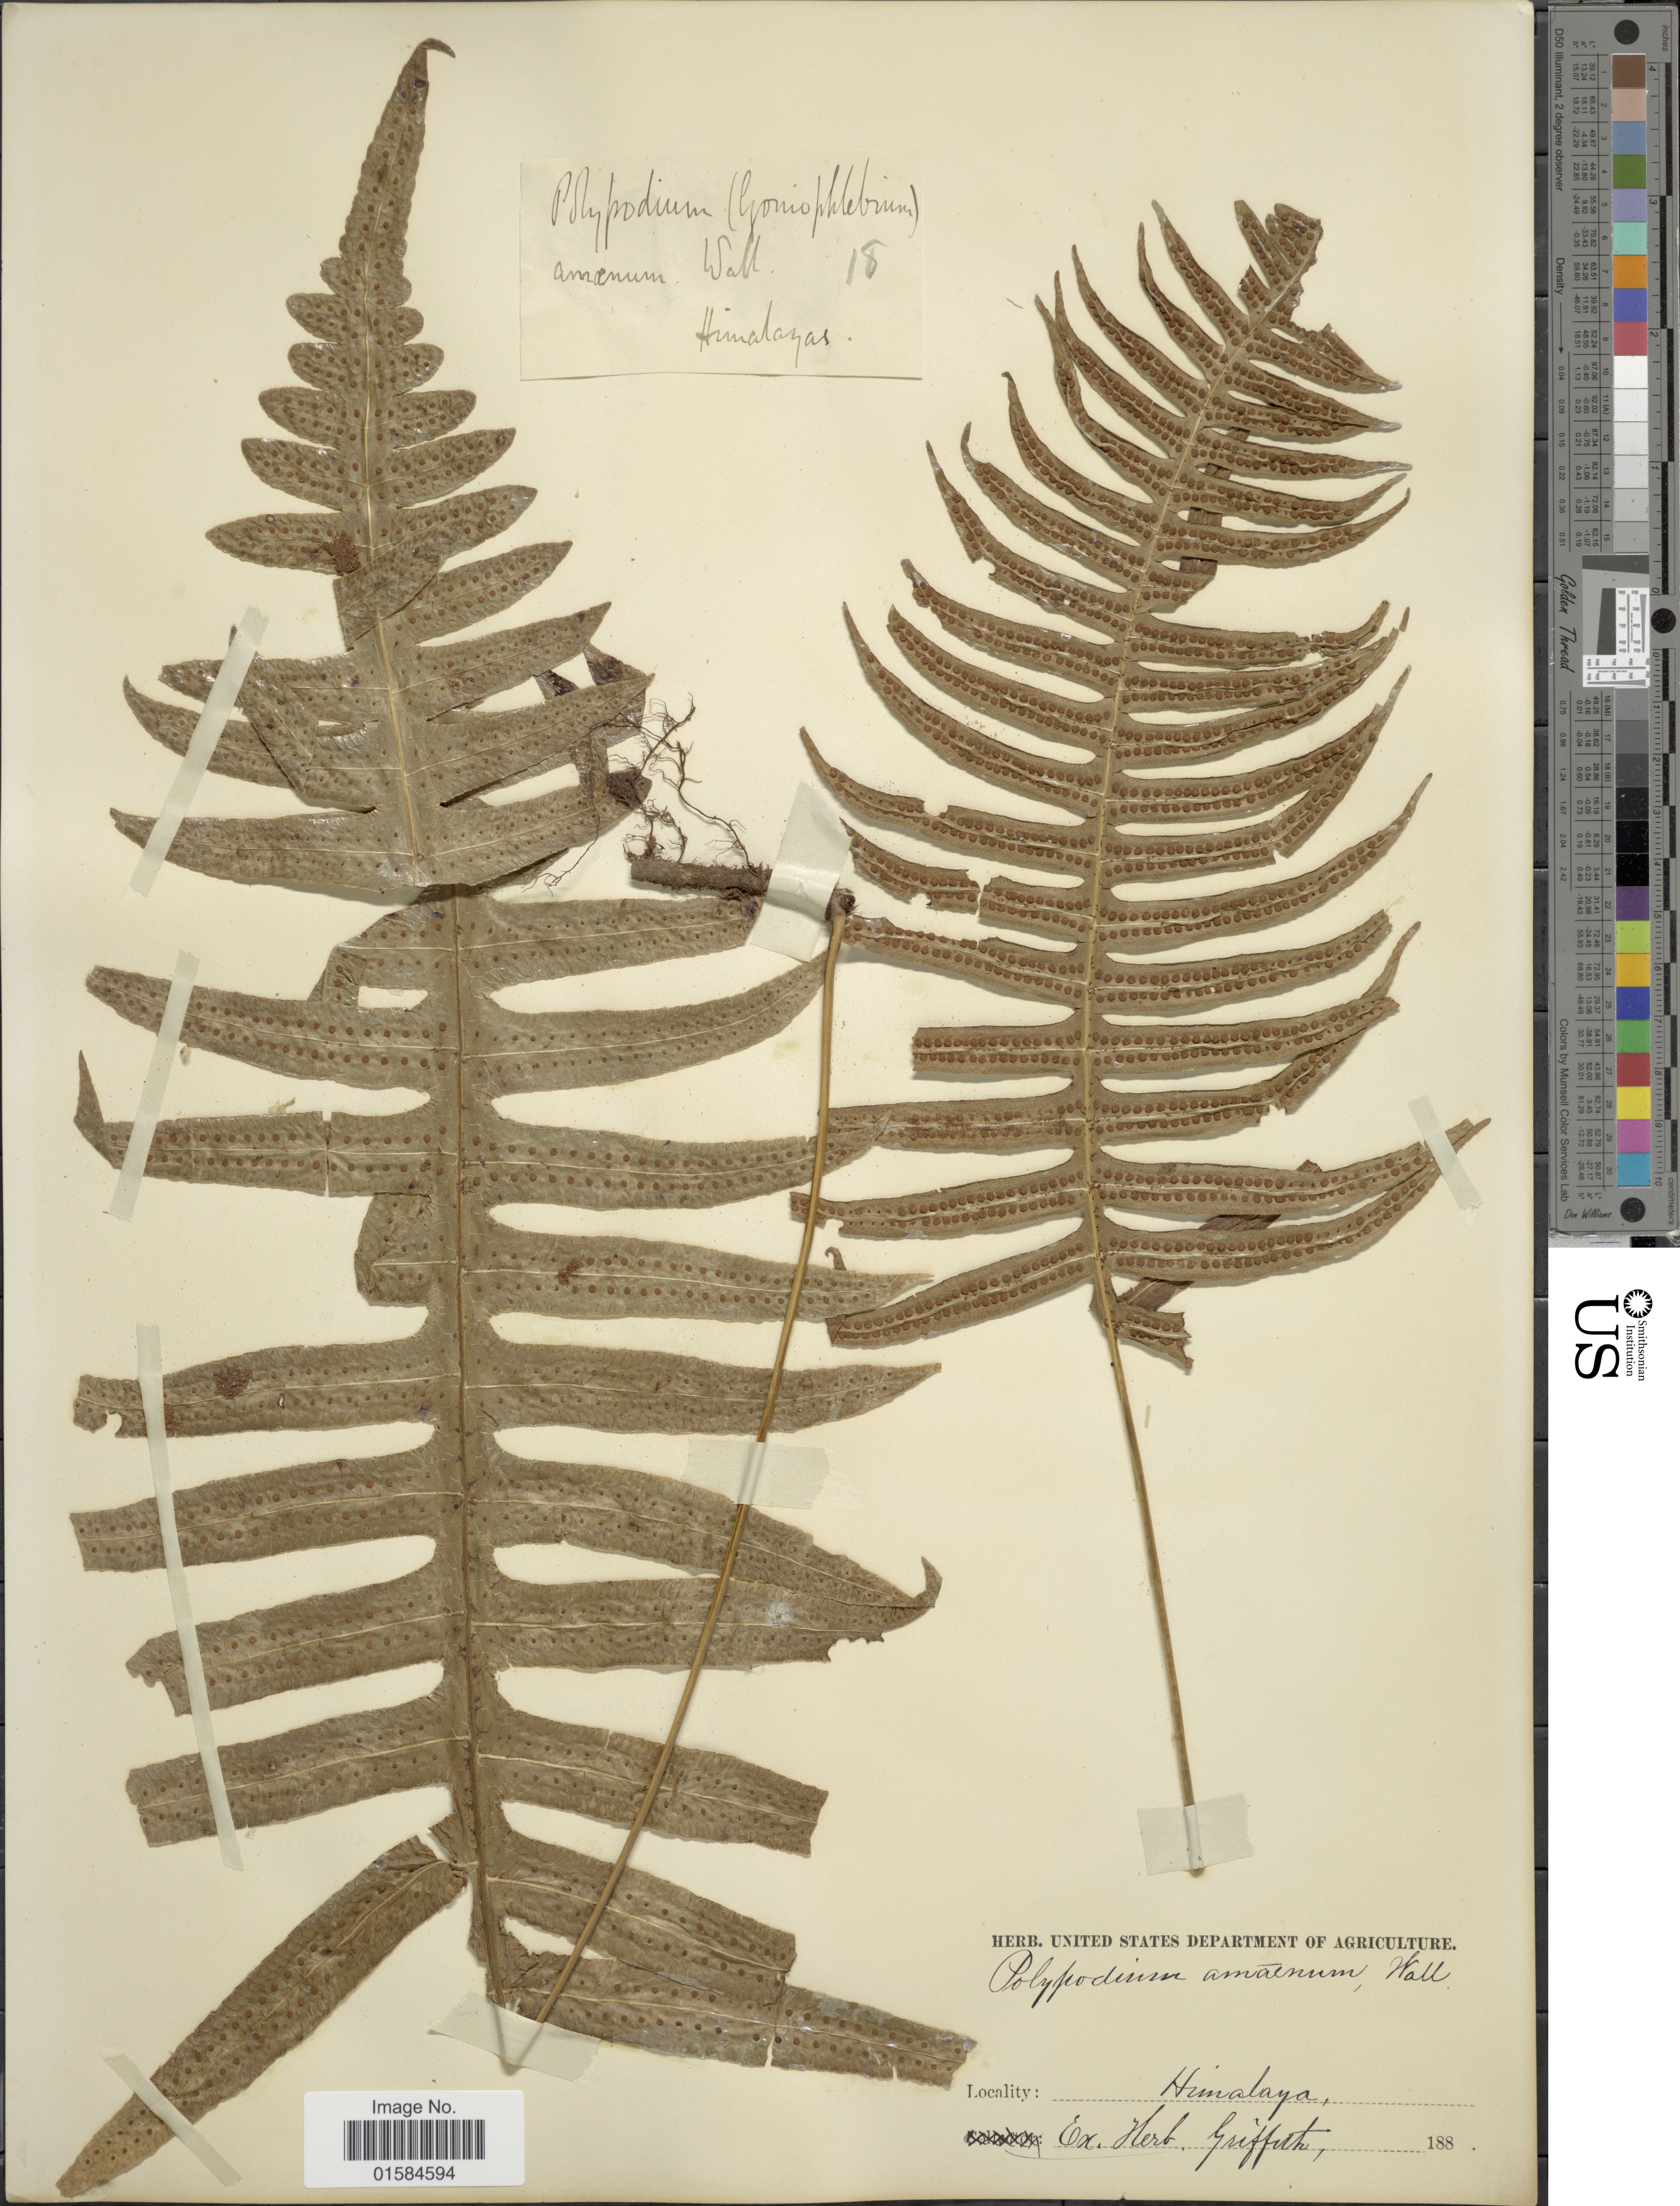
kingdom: Plantae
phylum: Tracheophyta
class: Polypodiopsida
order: Polypodiales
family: Polypodiaceae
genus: Goniophlebium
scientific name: Goniophlebium amoenum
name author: (Wall. ex Mett.) J. Sm.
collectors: ex herb. Griffith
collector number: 18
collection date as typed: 188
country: India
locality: Himalaya